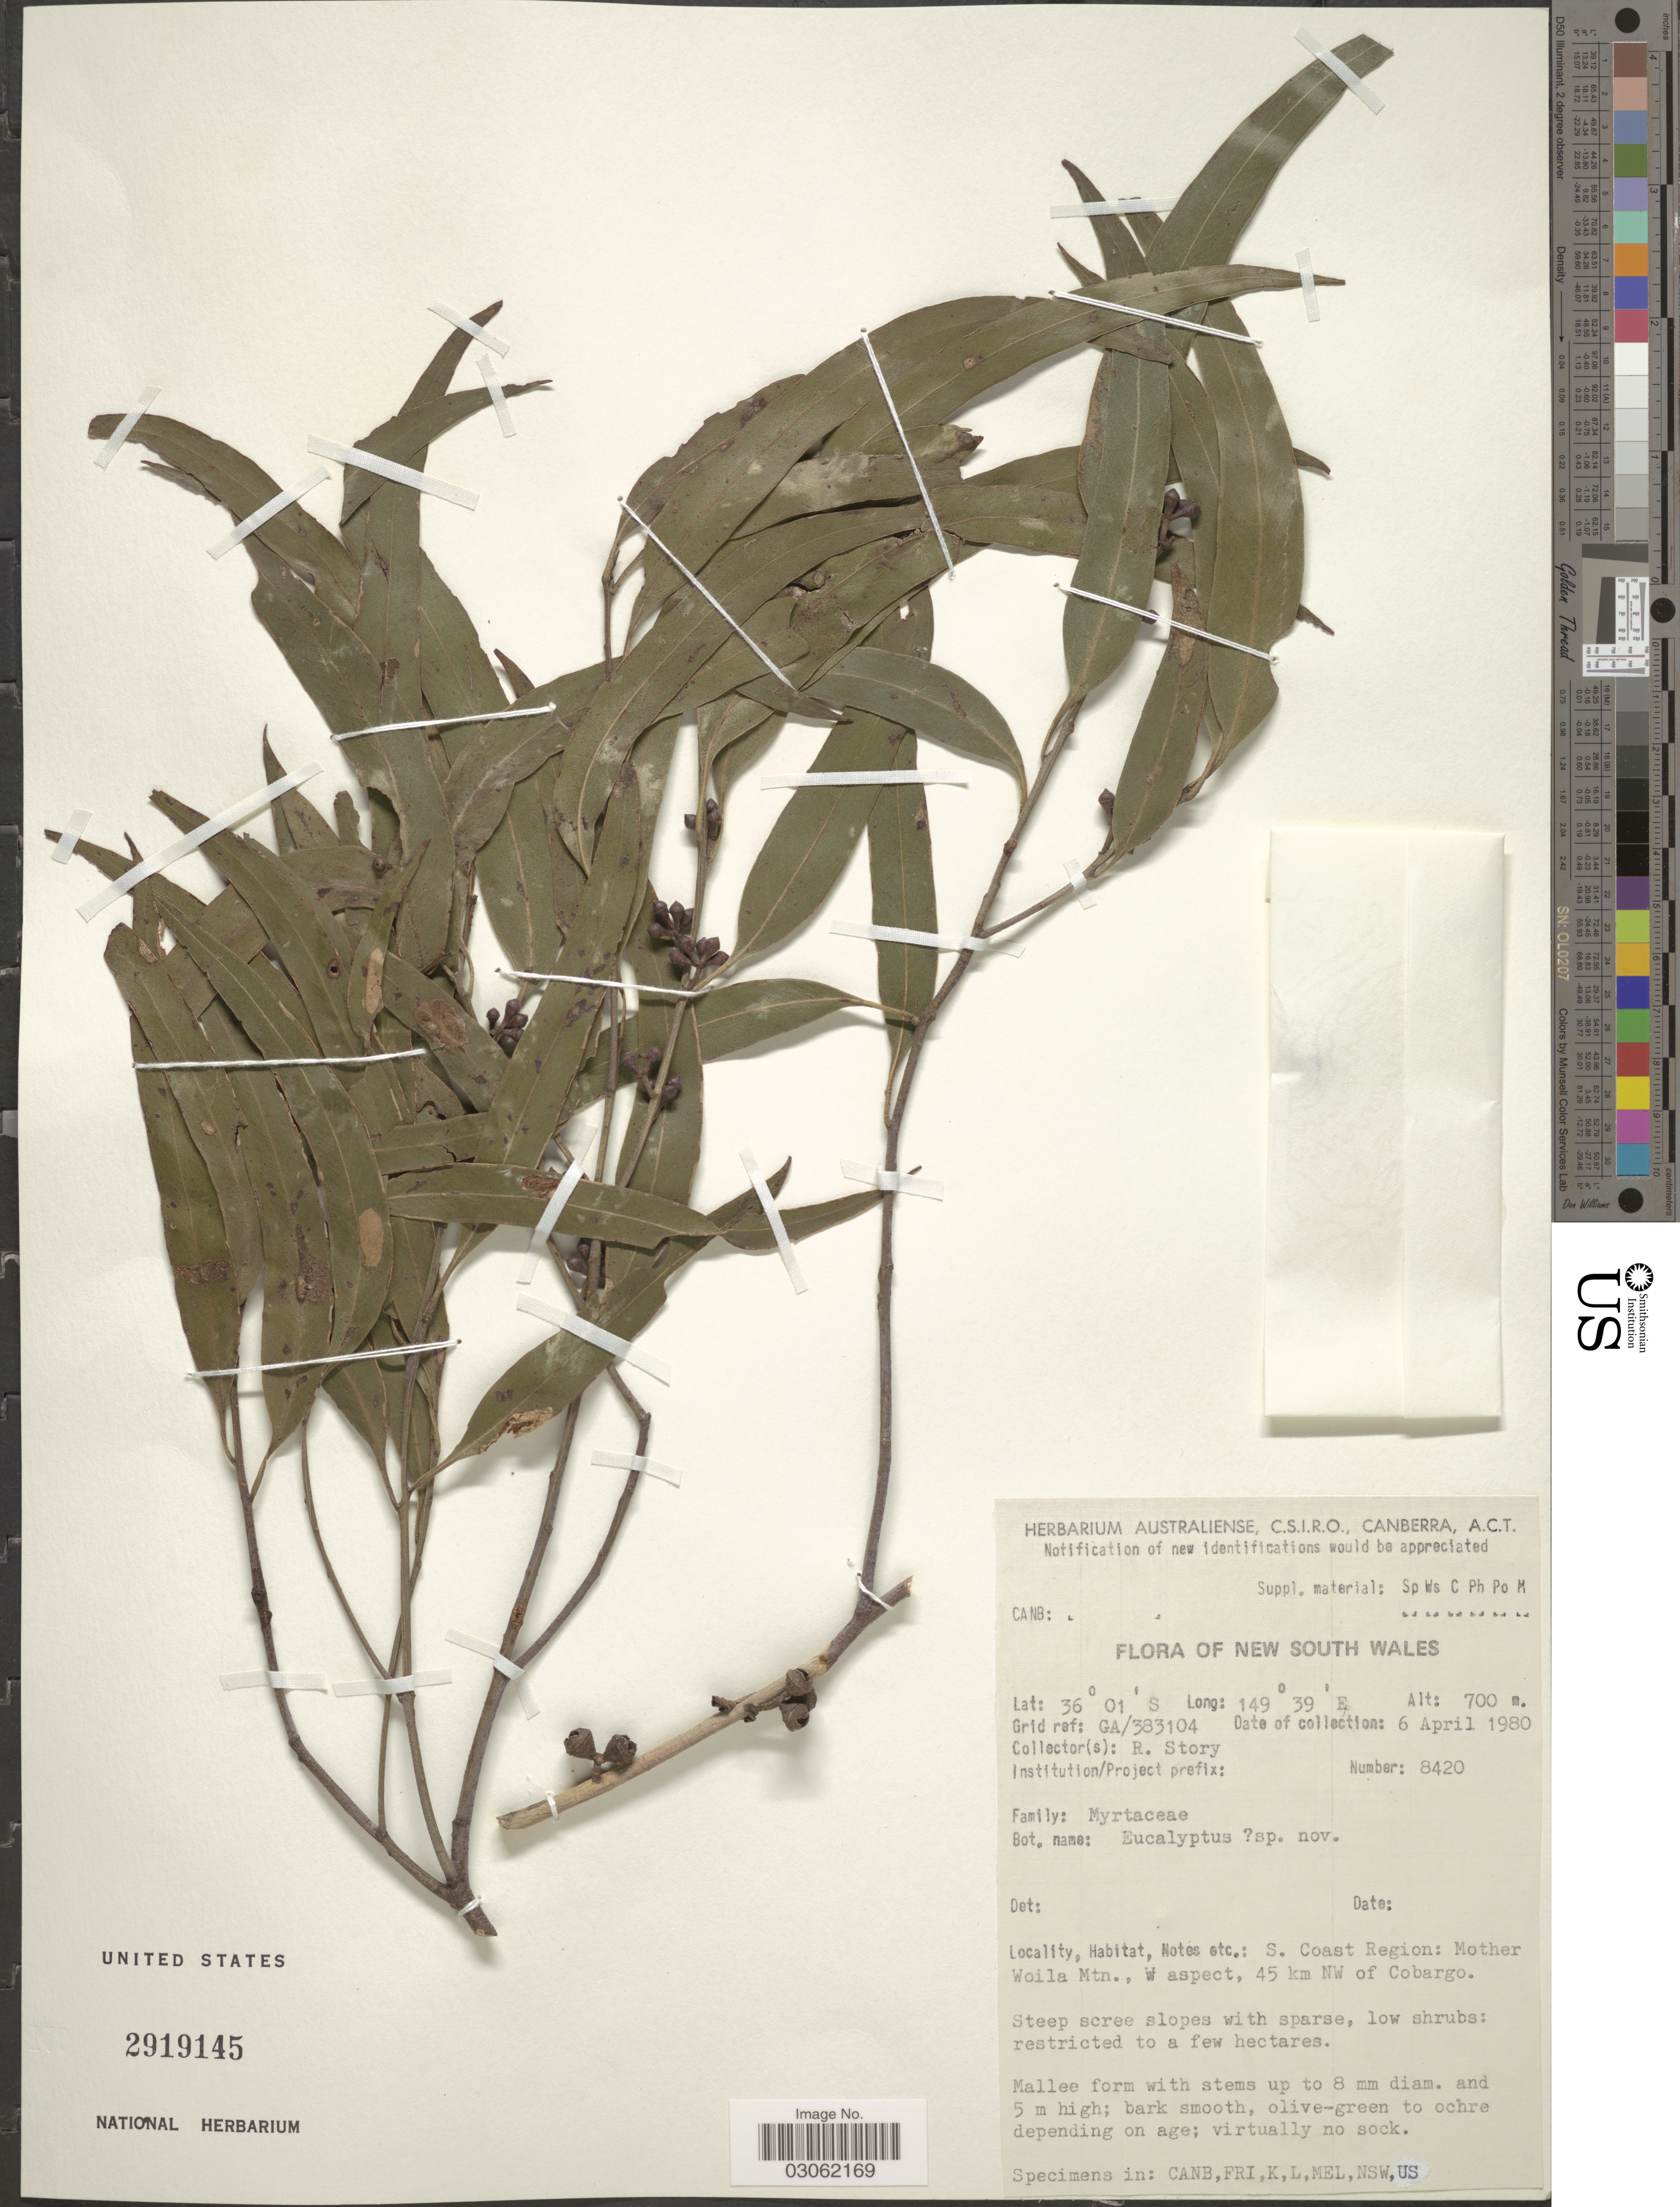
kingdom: Plantae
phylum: Tracheophyta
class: Magnoliopsida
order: Myrtales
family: Myrtaceae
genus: Eucalyptus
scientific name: Eucalyptus sp.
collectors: R. Story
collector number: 8420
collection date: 1980-04-06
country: Australia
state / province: New South Wales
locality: S. Coast Region: Mother Woila Mtn., W aspect, 45 km NW of Cobargo.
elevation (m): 700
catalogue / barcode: US 2919145